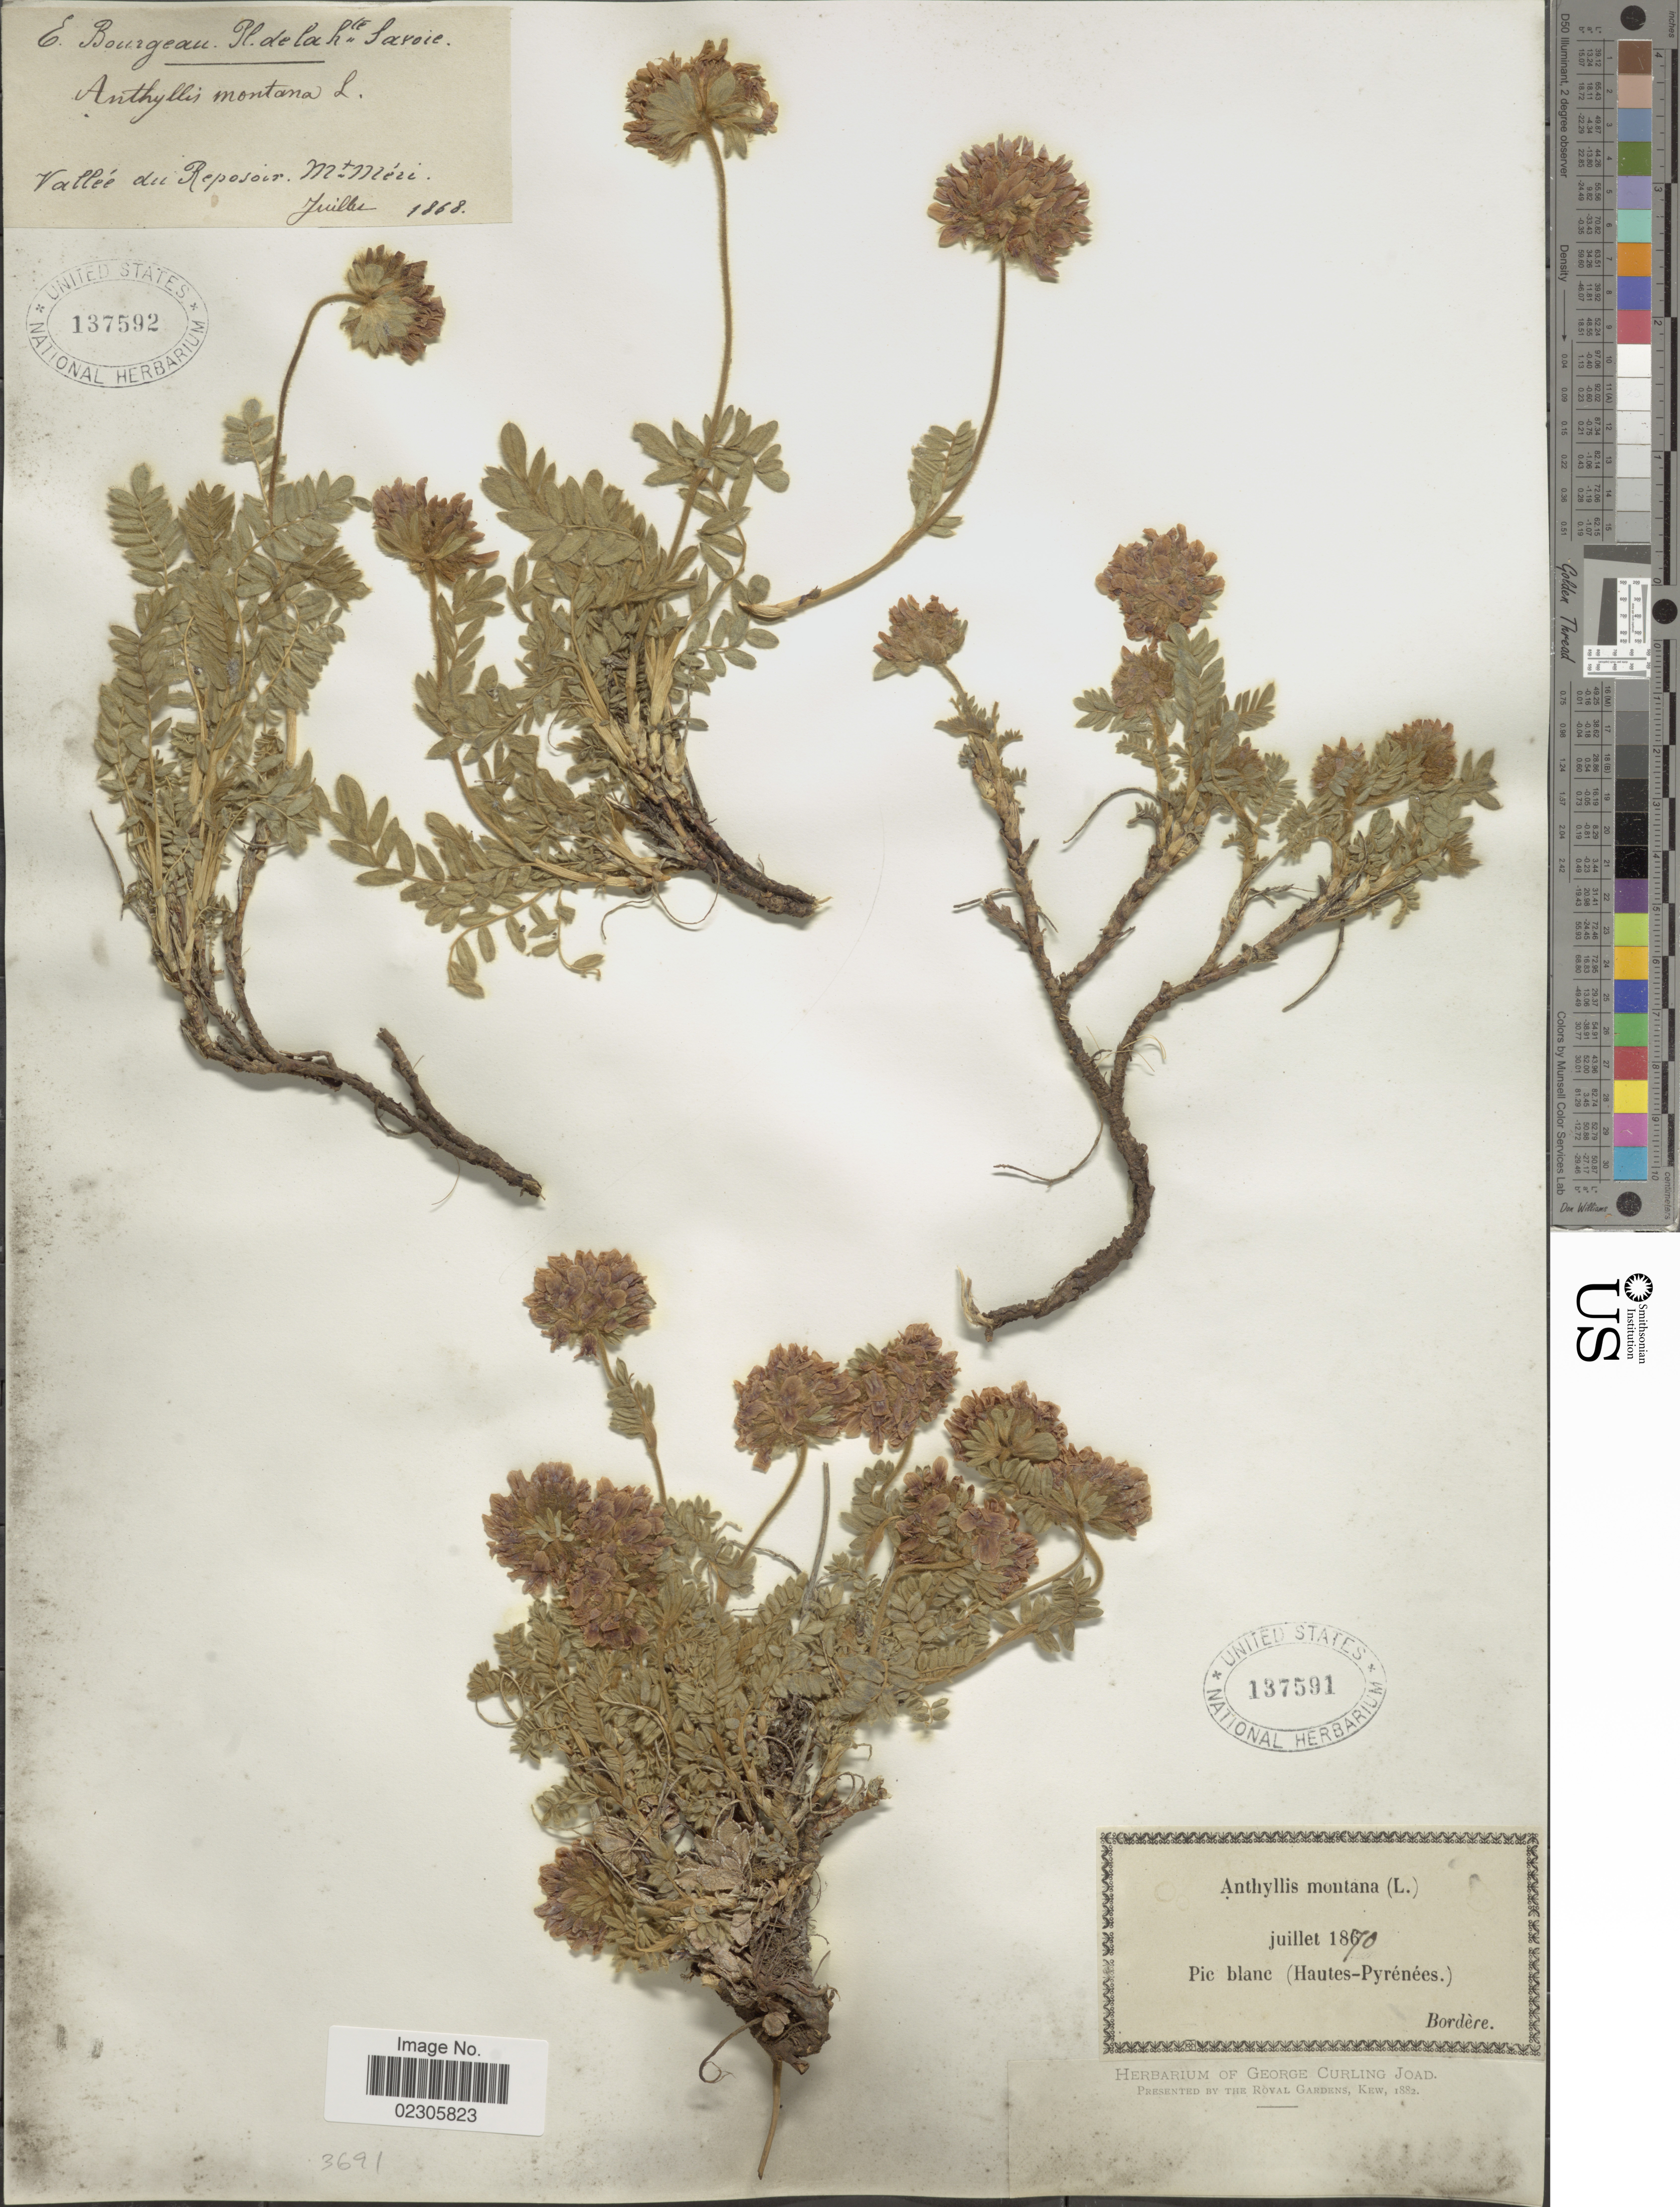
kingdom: Plantae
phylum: Tracheophyta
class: Magnoliopsida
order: Fabales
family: Fabaceae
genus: Anthyllis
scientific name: Anthyllis montana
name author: L.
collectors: E. Bourgeau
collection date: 1868-07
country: France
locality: Pl. de la Hte Savoie, Vallee du Reposoir Mt Meri [interpreted]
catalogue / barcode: US 137592-2